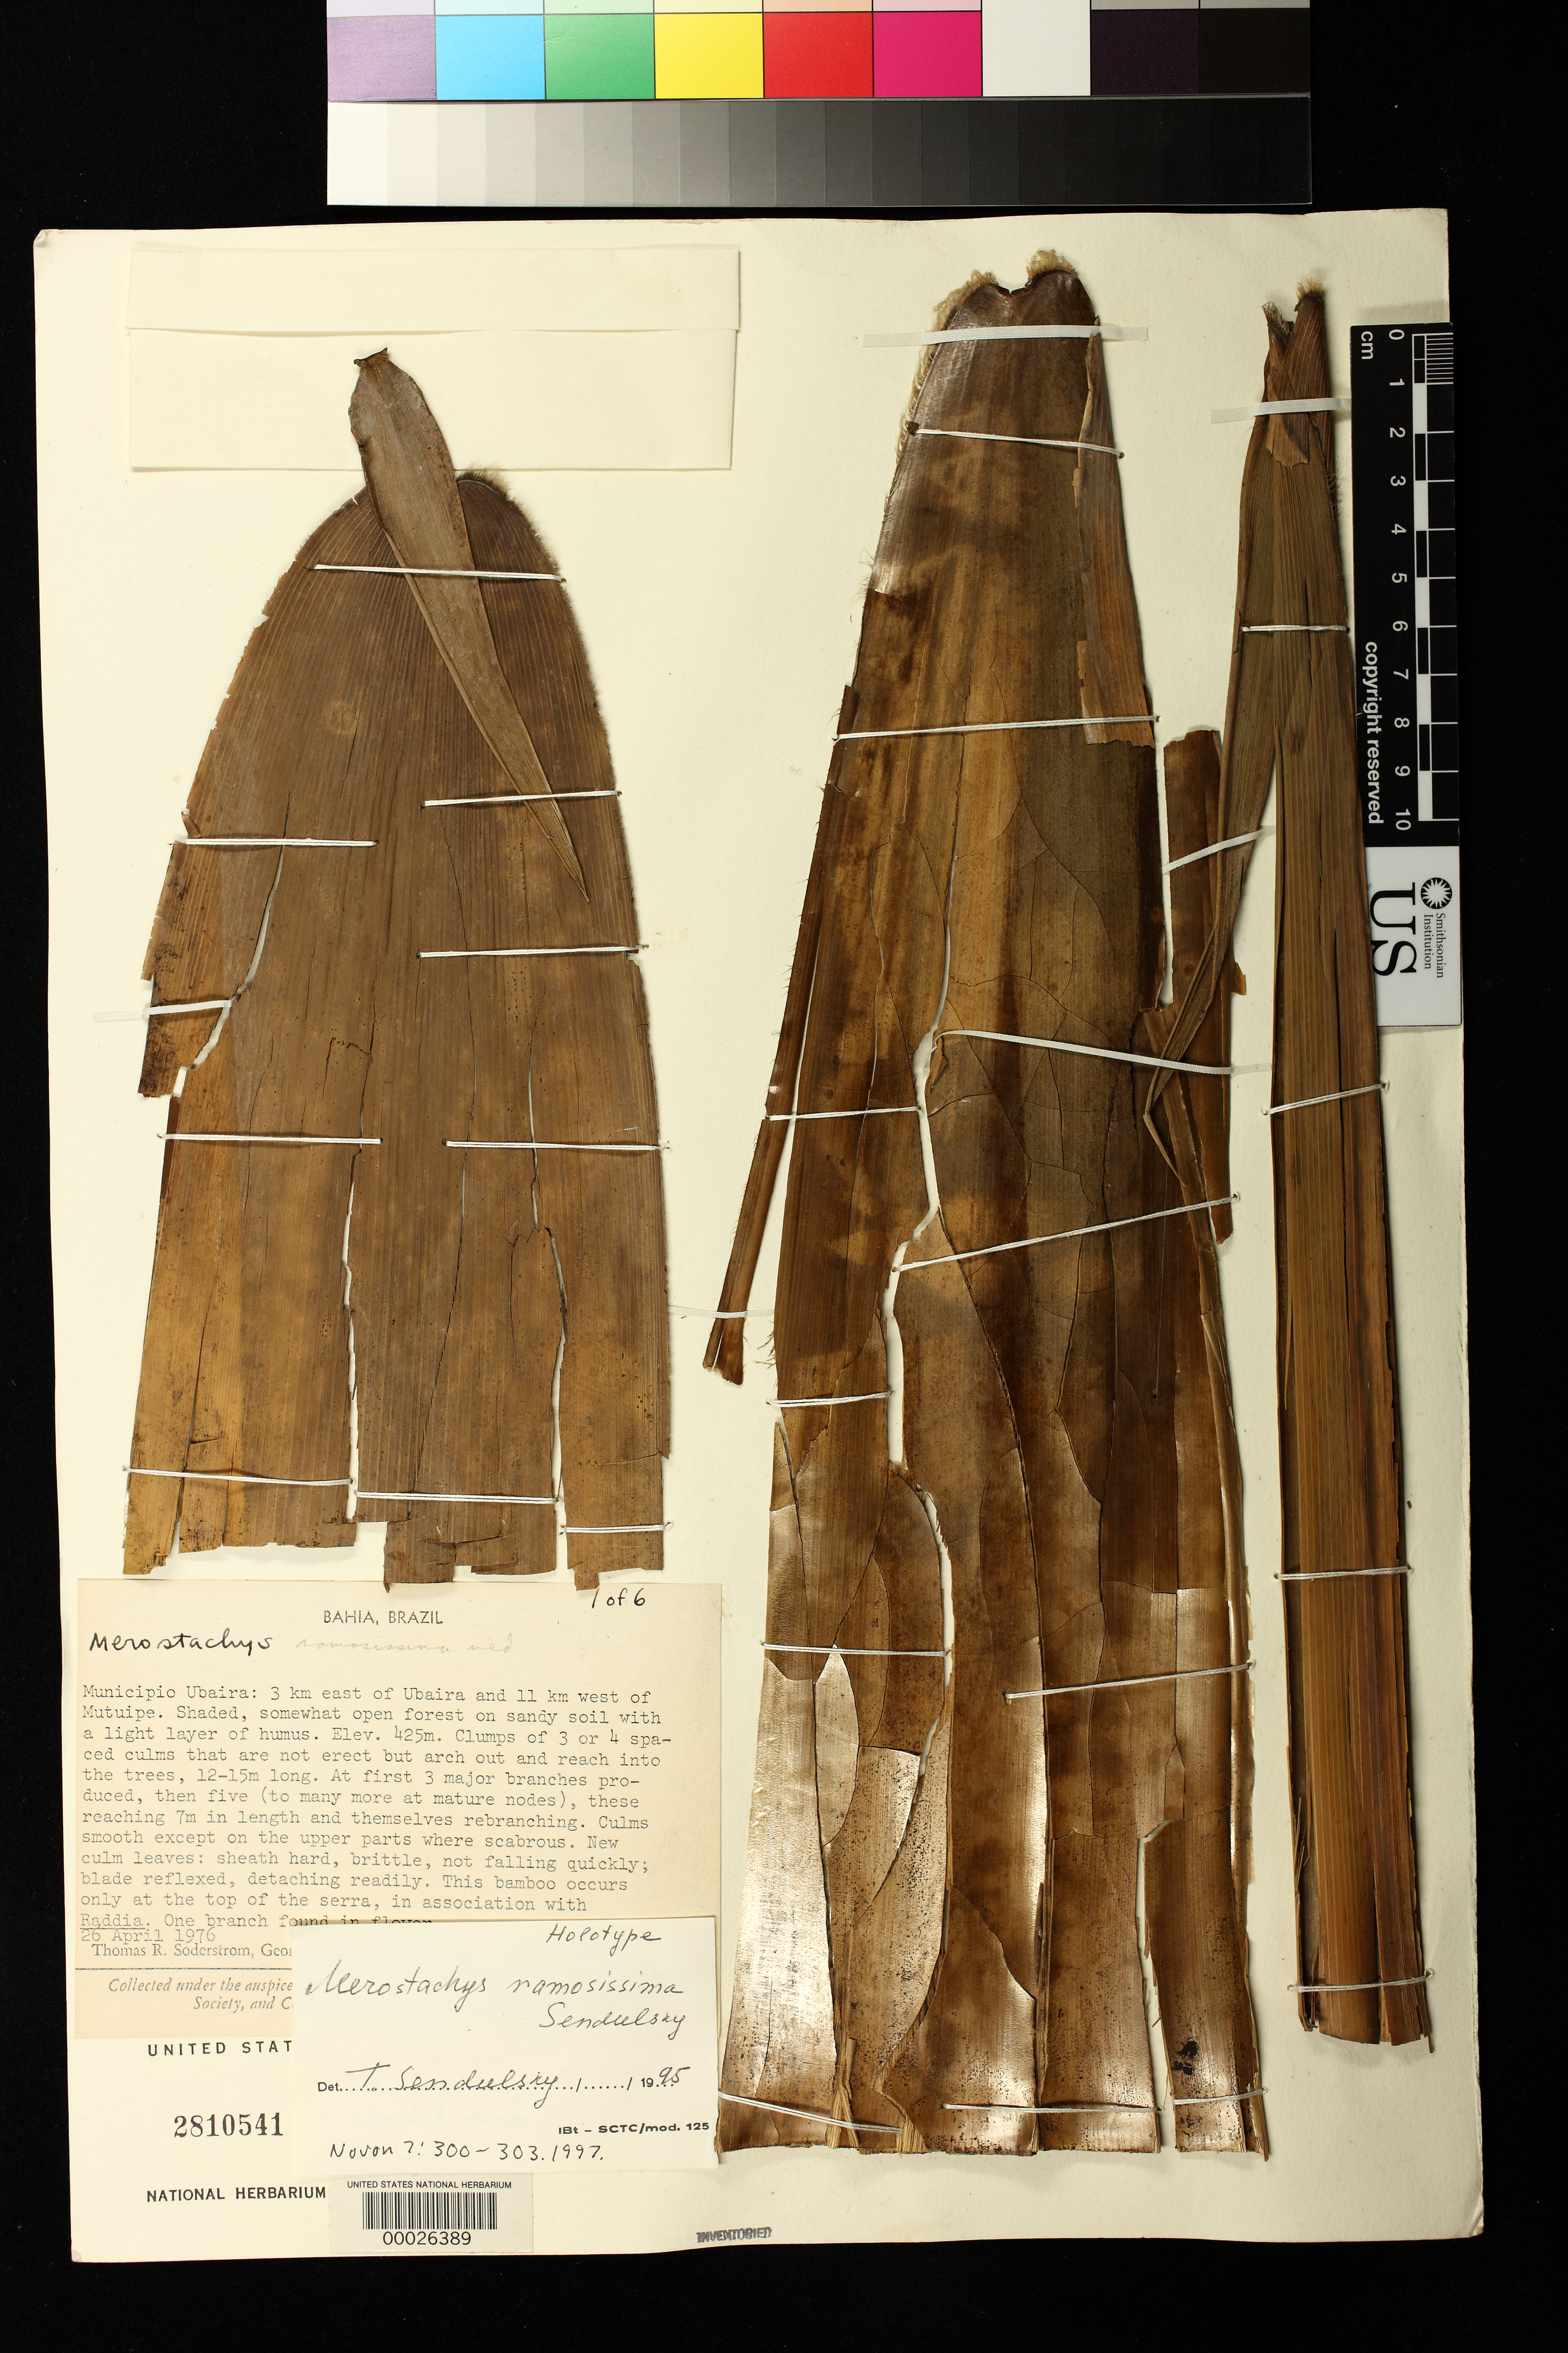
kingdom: Plantae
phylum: Tracheophyta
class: Liliopsida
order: Poales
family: Poaceae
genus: Merostachys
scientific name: Merostachys ramosissima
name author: Send.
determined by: Sendulsky, T.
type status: Holotype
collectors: T. R. Soderstrom, G. Russell & J. Hage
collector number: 2164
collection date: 1976-04-26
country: Brazil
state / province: Bahia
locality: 3 km east of Ubaira and 11 k west of Mutuipe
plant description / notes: Two bulky elements of this type specimen are filed separately.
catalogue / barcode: US 2810541